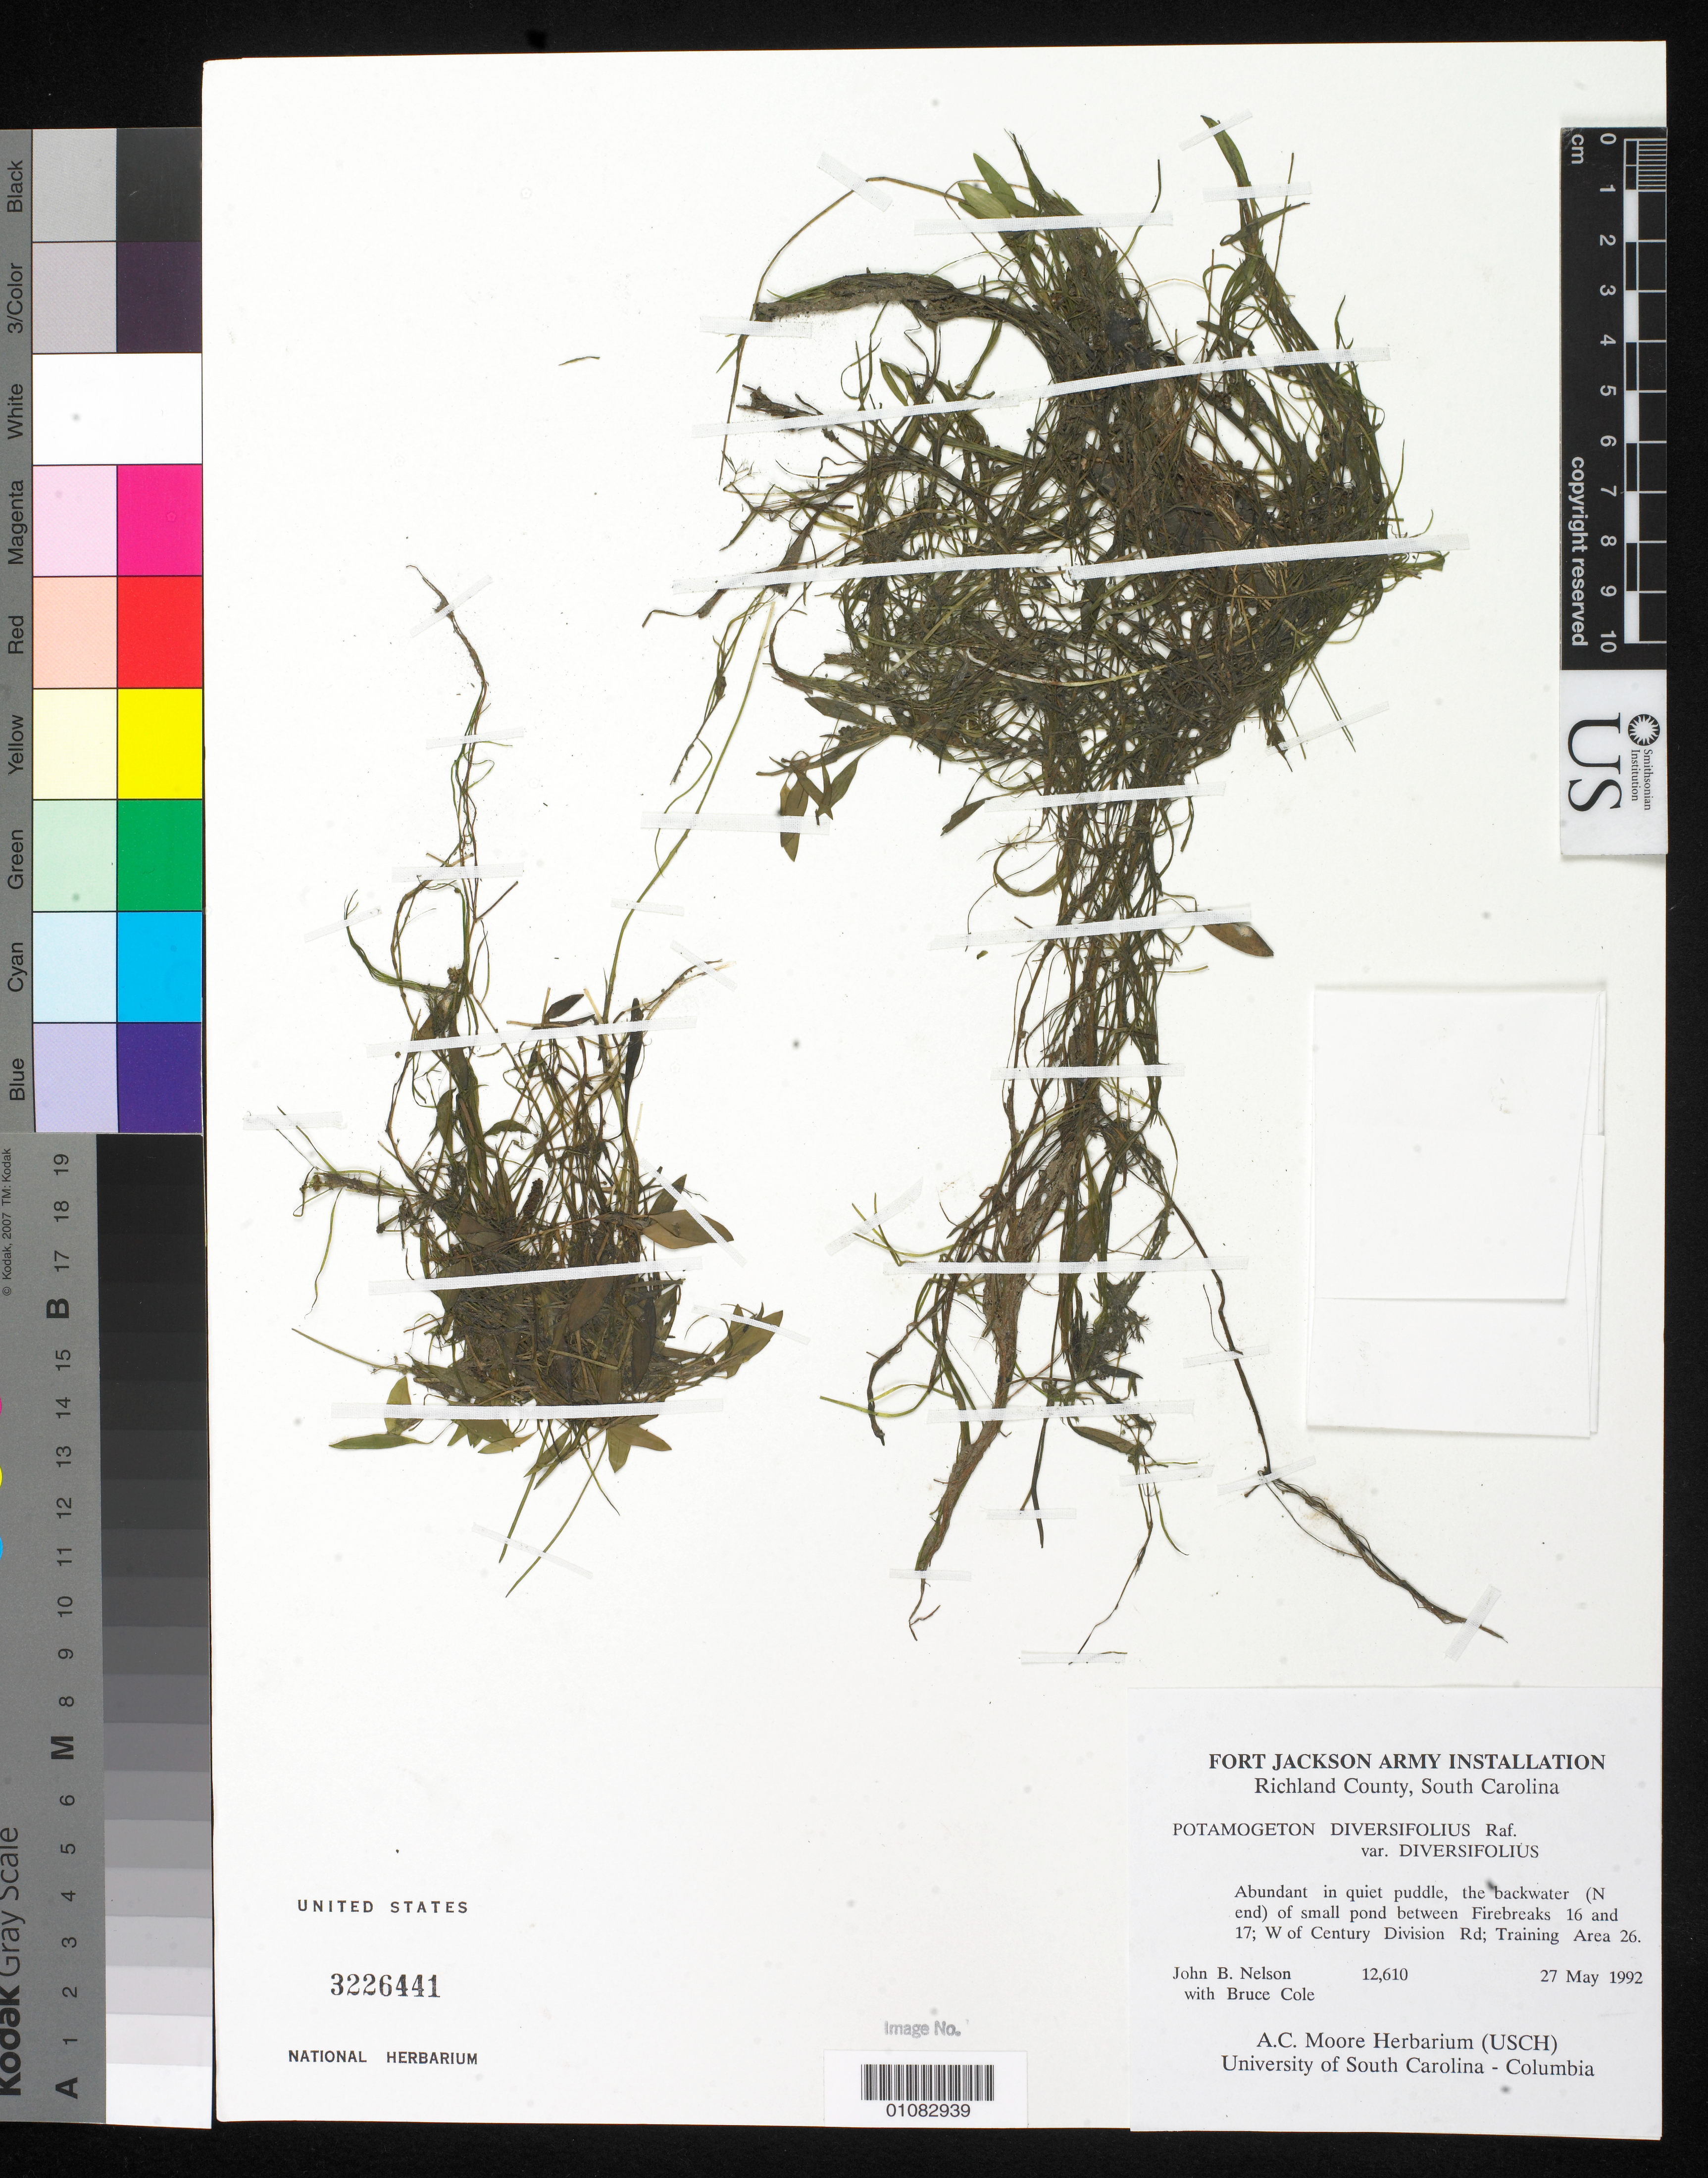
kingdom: Plantae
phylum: Tracheophyta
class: Liliopsida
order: Alismatales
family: Potamogetonaceae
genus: Potamogeton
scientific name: Potamogeton diversifolius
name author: Raf.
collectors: J. Nelson & B. Cole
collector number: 12610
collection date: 1992-05-27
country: United States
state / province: South Carolina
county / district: Richland County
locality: Training Area 26, W of Century Division Road, N end of pond between Firebreaks 16 and 17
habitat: Abundant in quiet puddle, the backwater of small pond.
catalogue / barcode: US 3226441